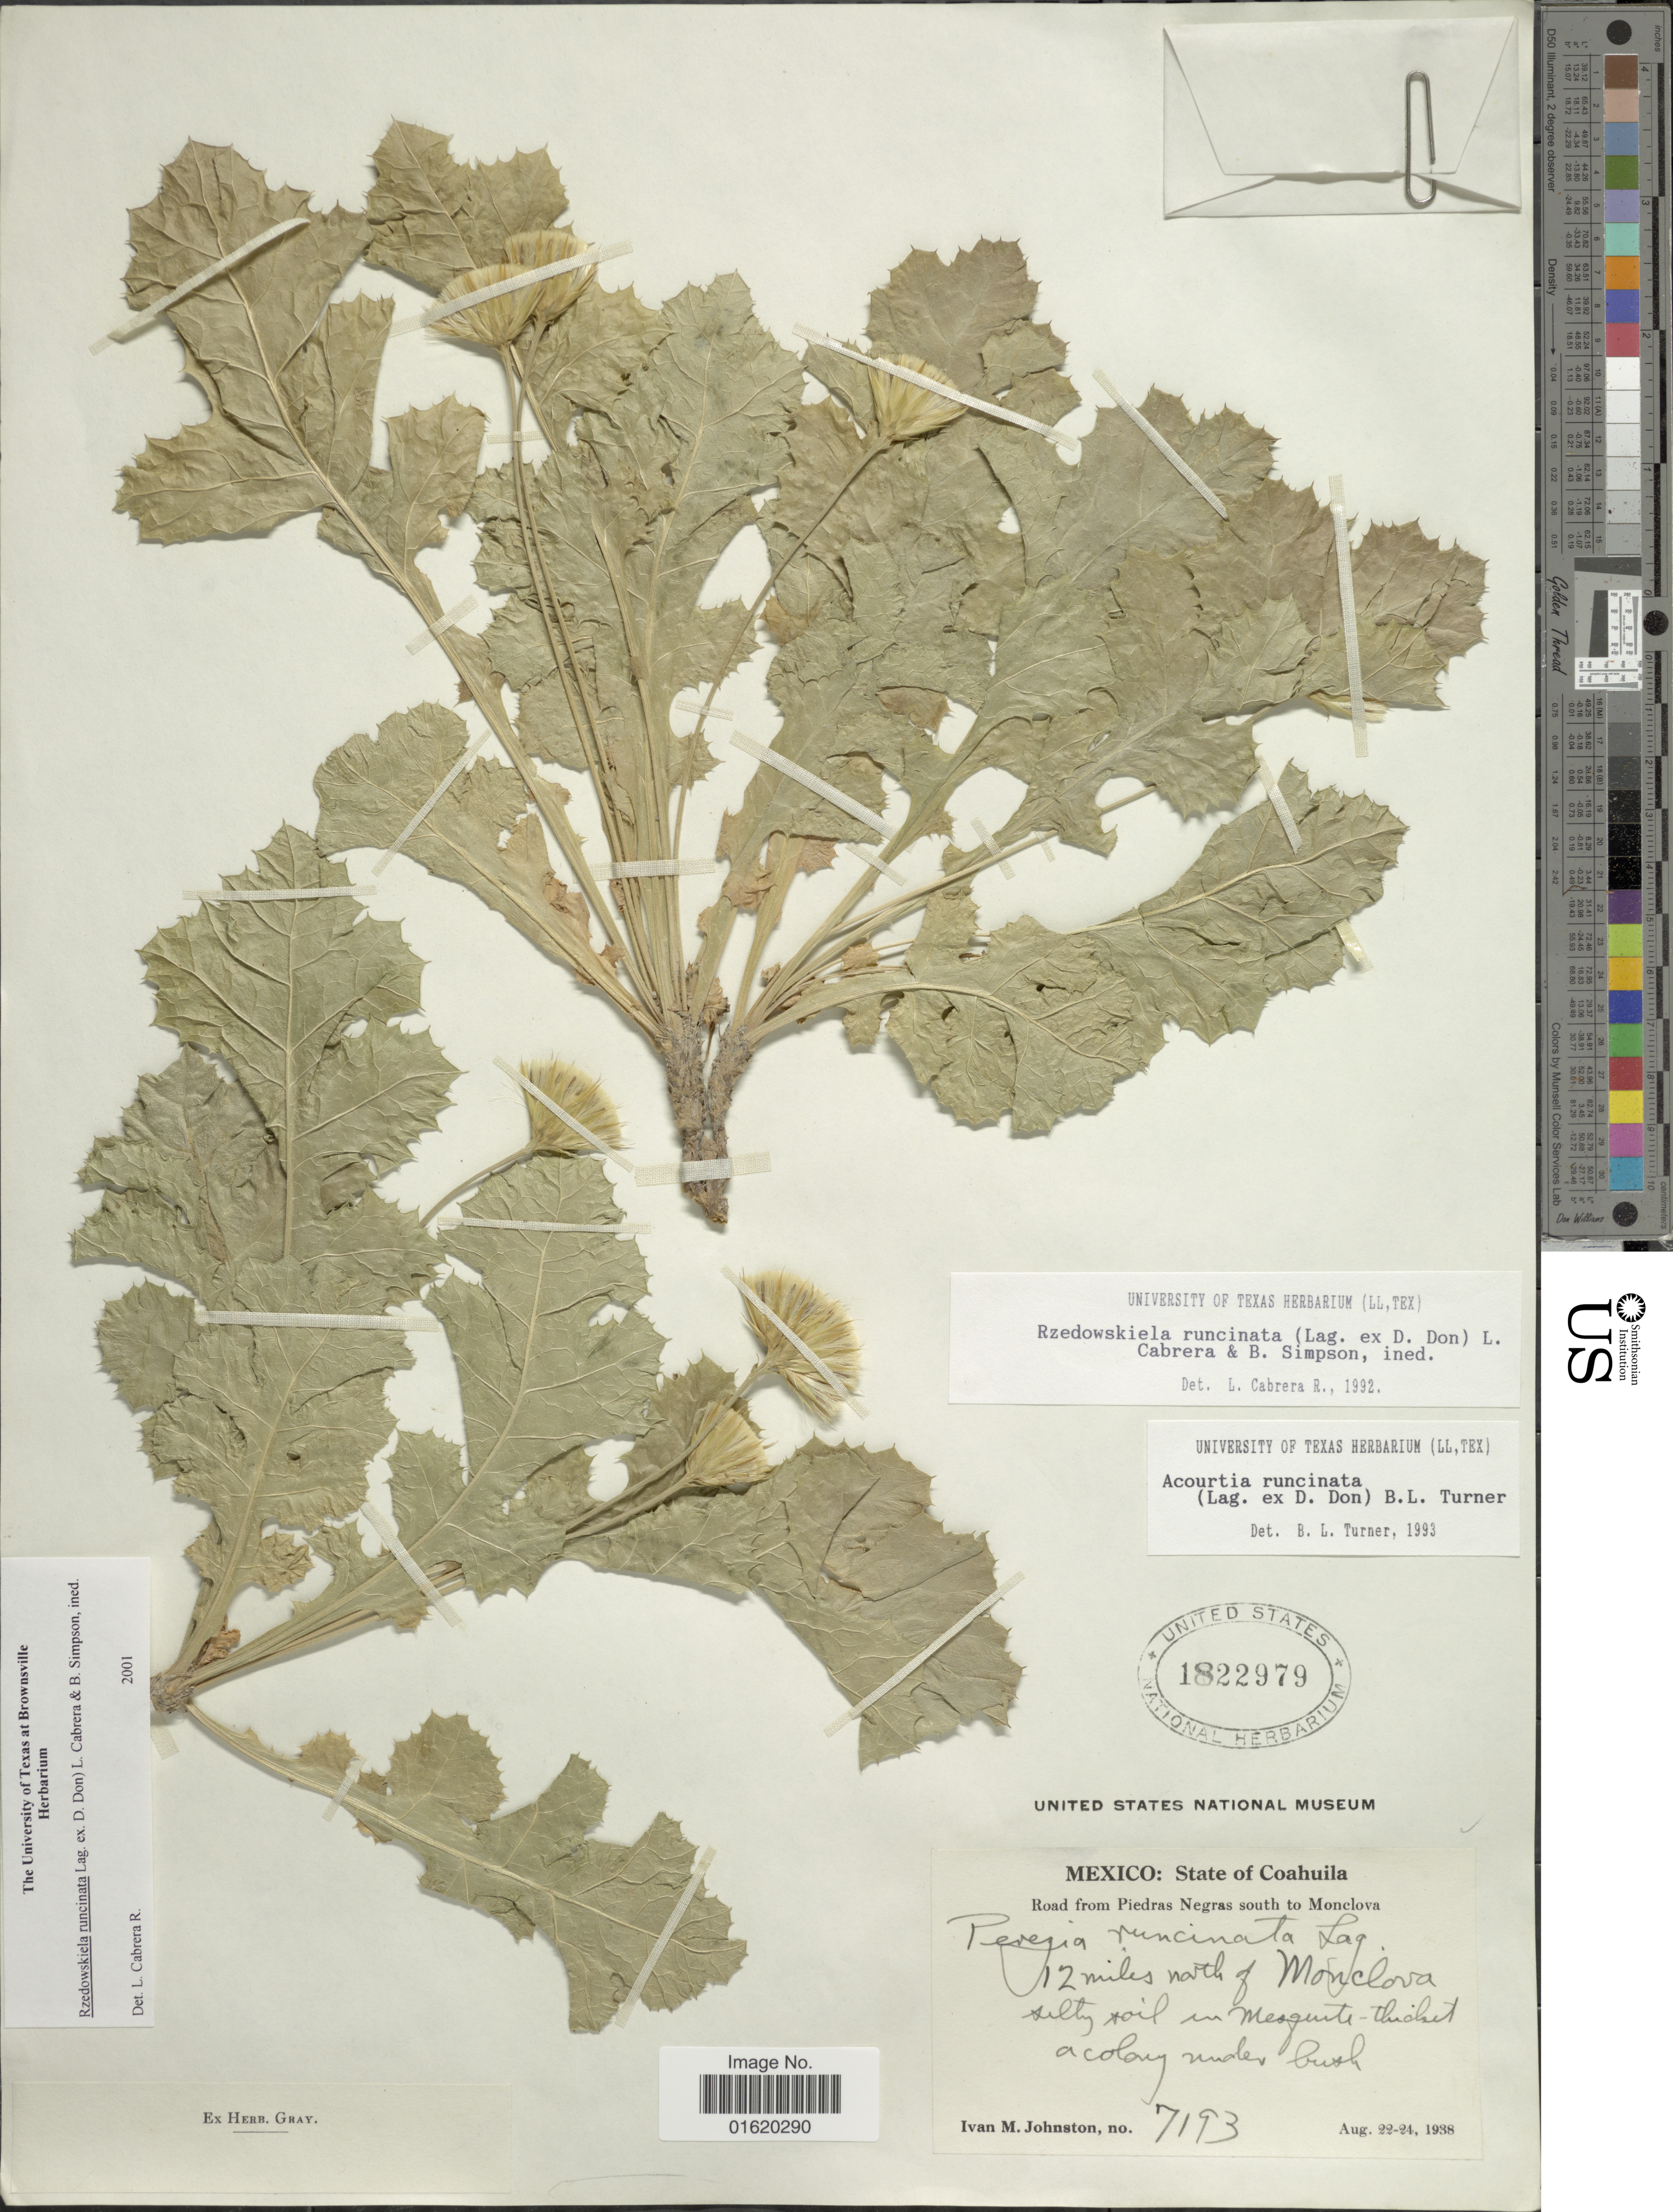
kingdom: Plantae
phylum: Tracheophyta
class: Magnoliopsida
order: Asterales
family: Asteraceae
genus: Acourtia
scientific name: Acourtia runcinata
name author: (D. Don) B.L. Turner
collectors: I.M. Johnston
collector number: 7193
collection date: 1938-08-22/1938-08-24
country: Mexico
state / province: Coahuila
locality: Road from Piedras Negras south of Monclova, 12 miles north of Monclova silty oil un Mesquite- thicket a colony under brush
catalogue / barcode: US 1822979